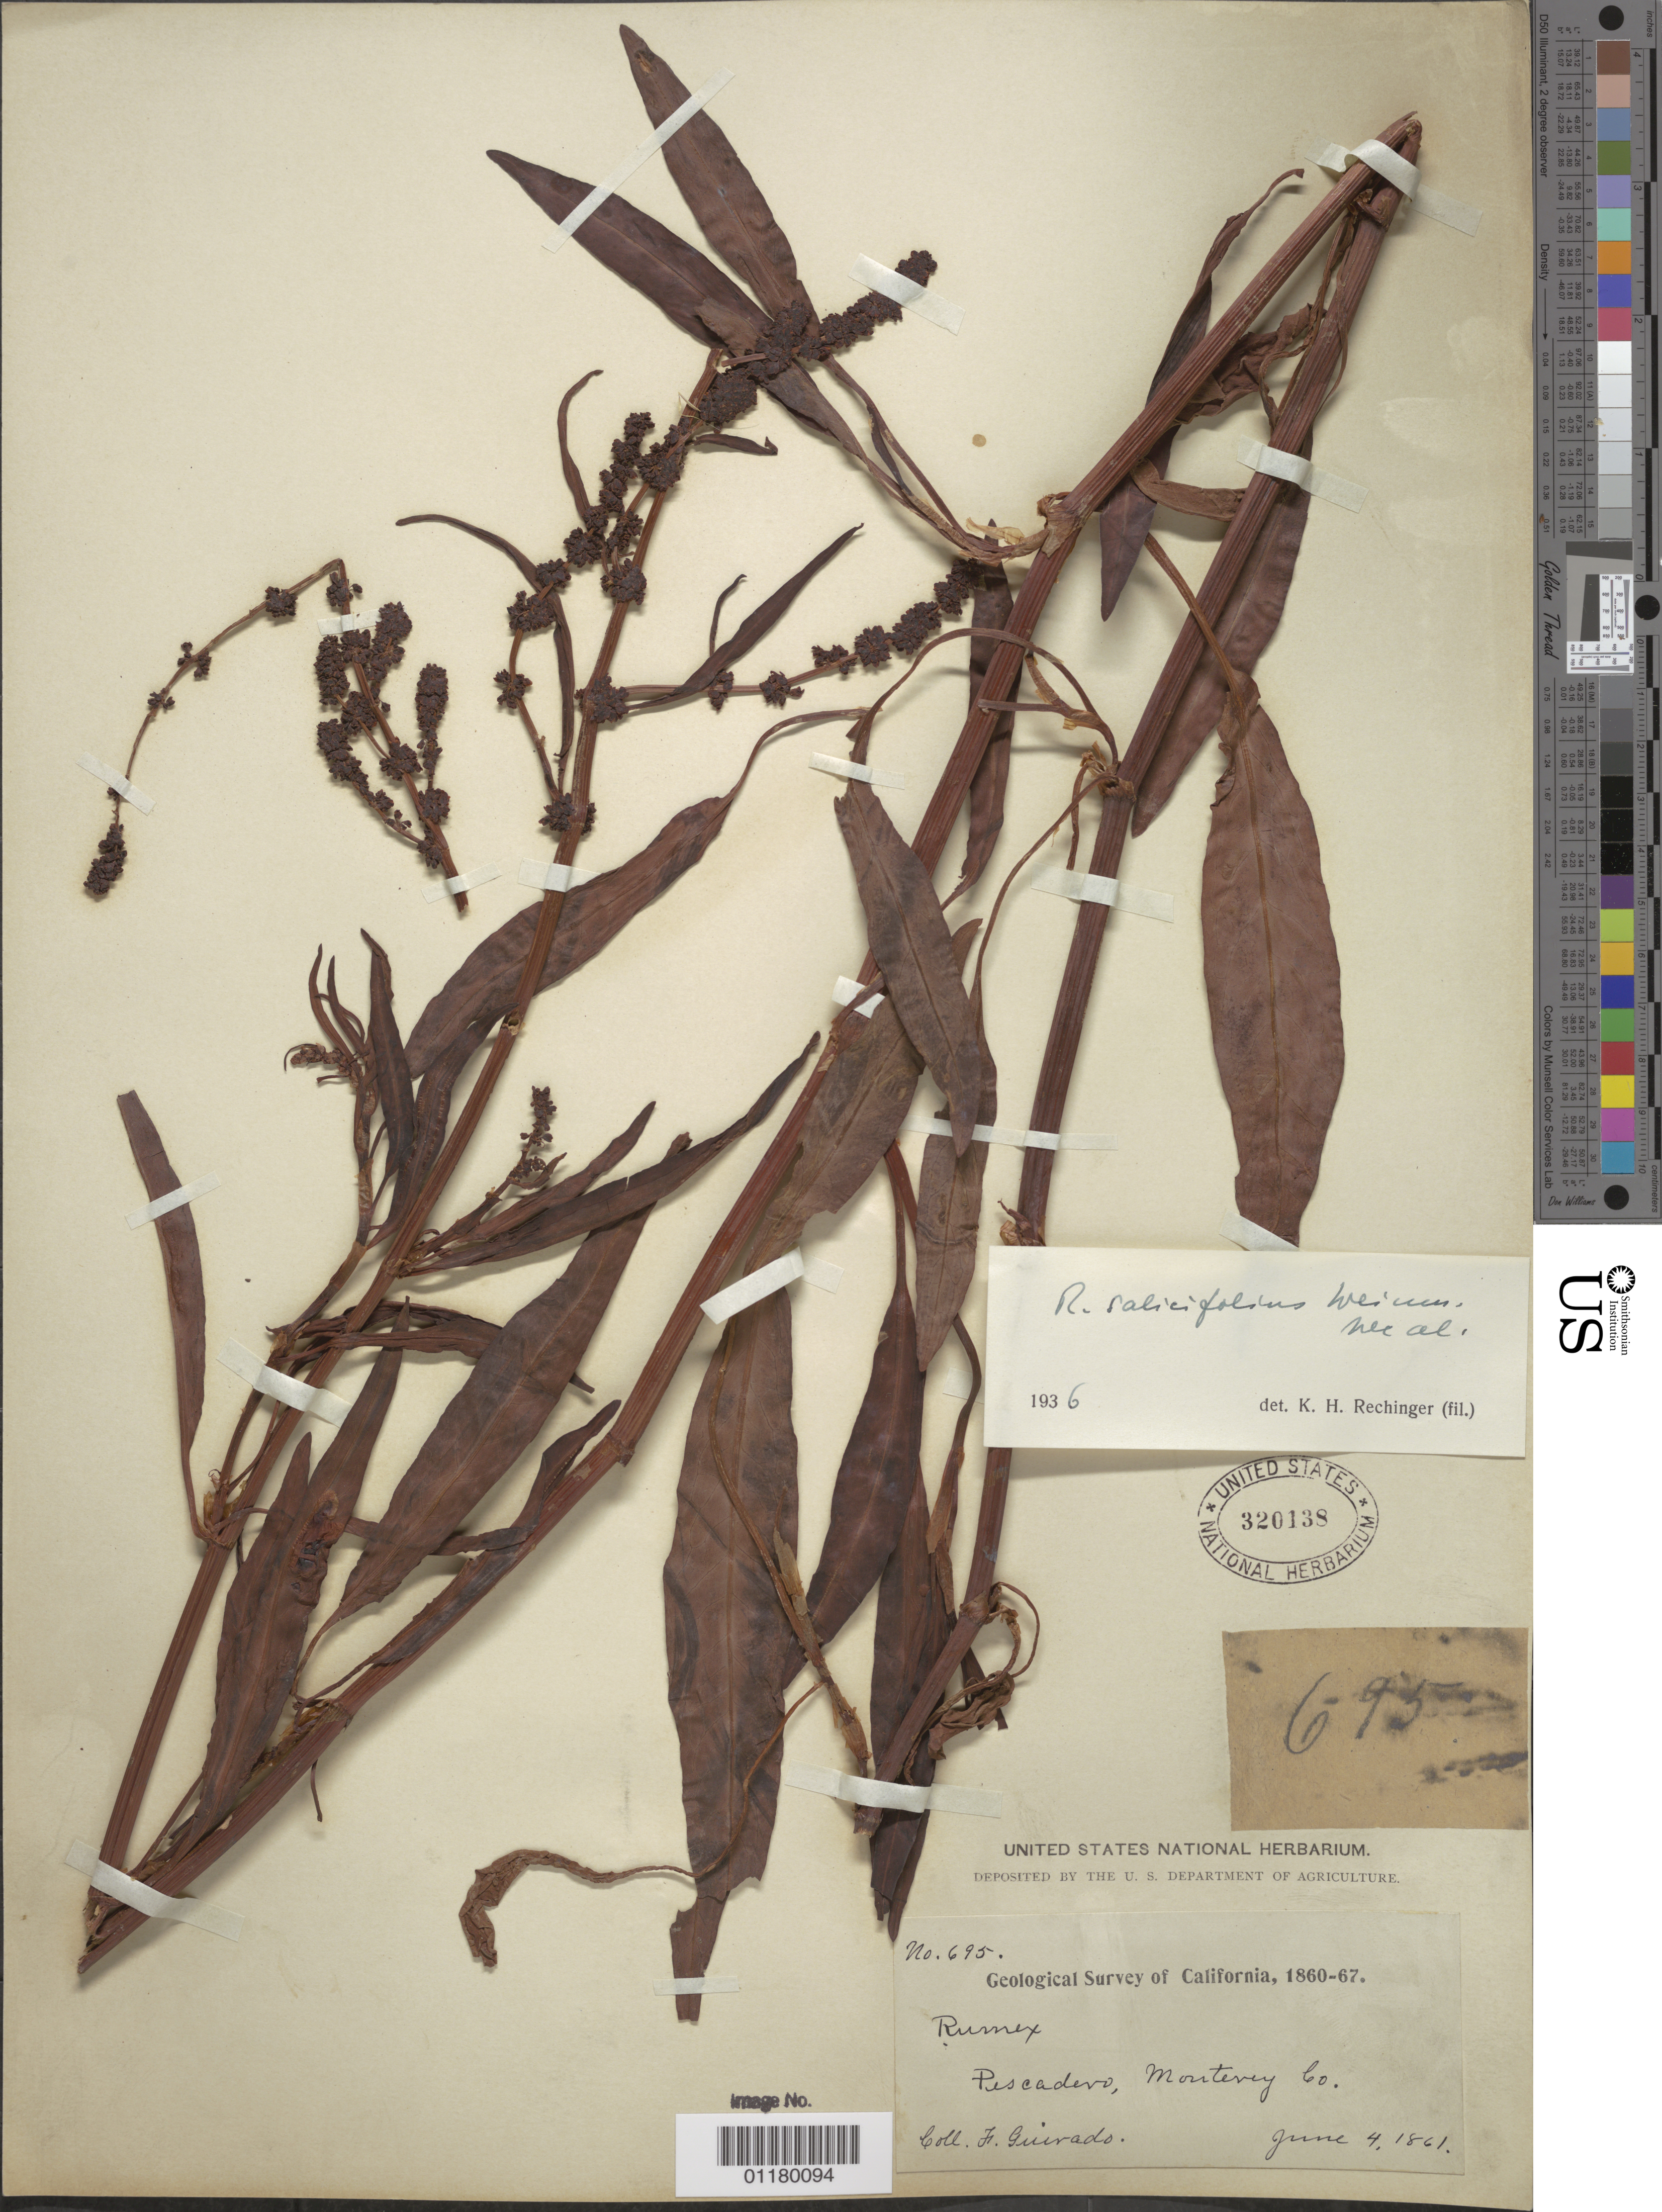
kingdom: Plantae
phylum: Tracheophyta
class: Magnoliopsida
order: Caryophyllales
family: Polygonaceae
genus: Rumex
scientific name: Rumex salicifolius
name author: Weinm.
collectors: F. Guirado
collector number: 695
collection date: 1861-06-04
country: United States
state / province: California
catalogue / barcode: US 320138